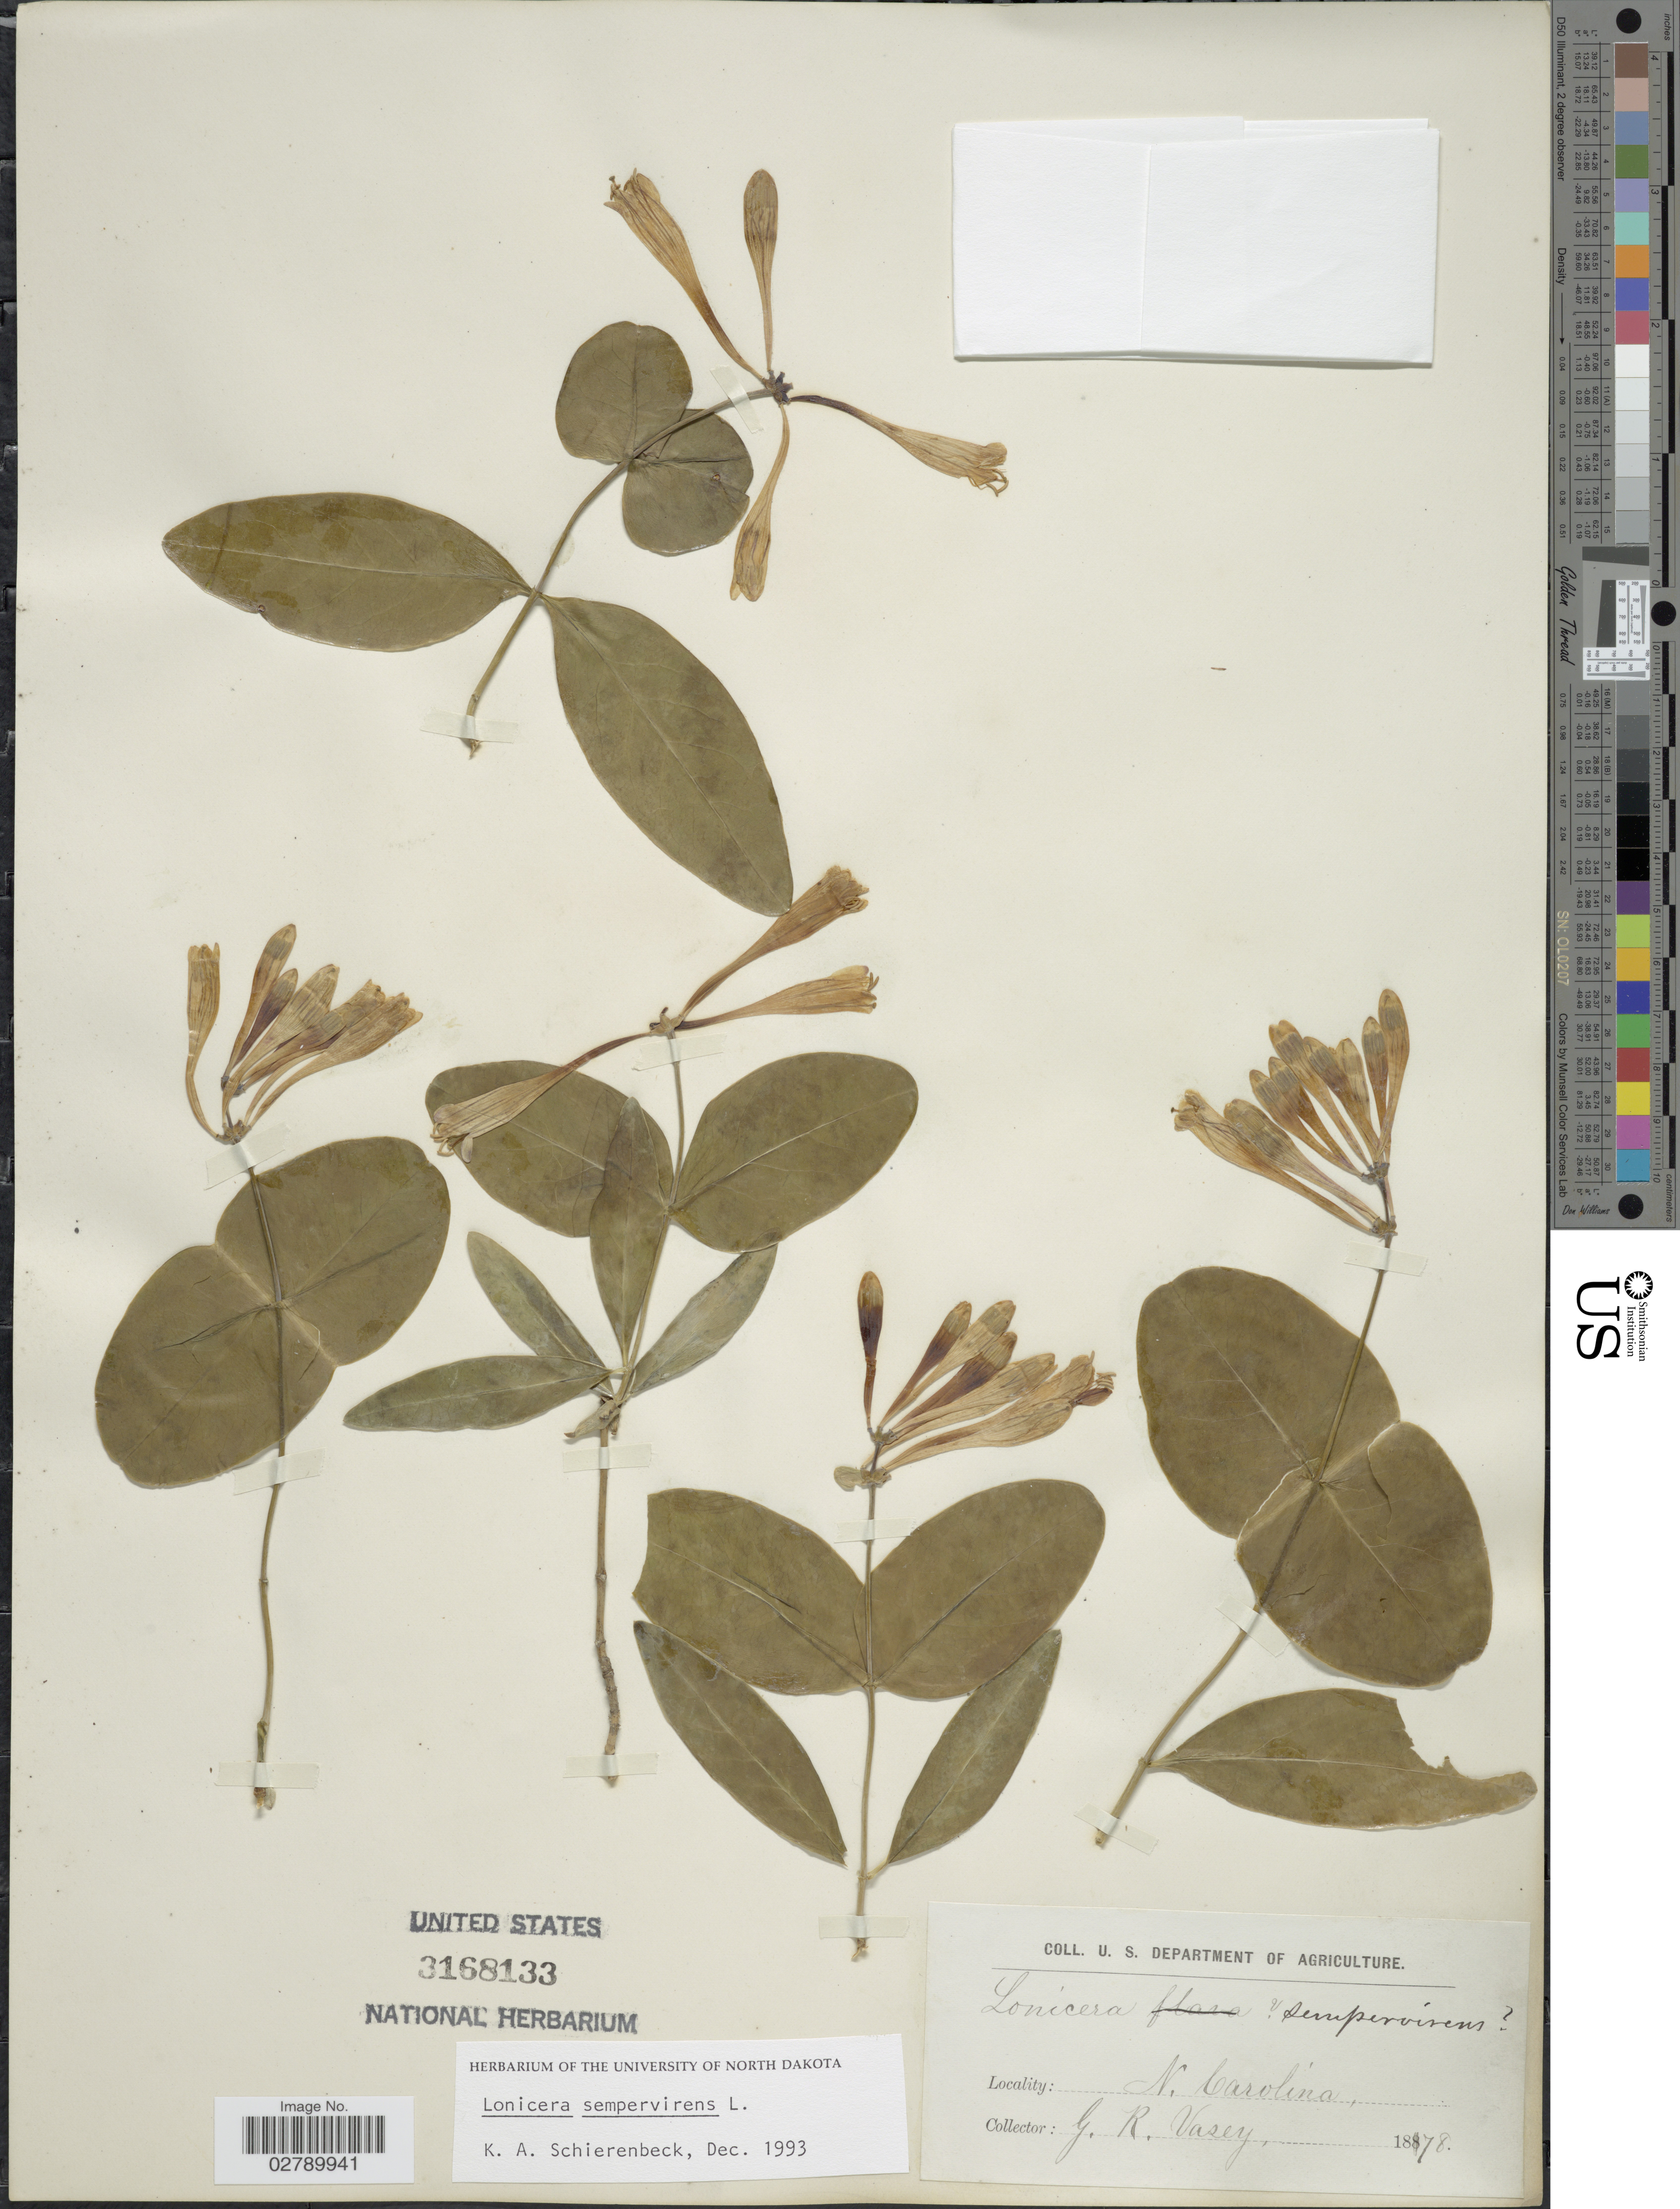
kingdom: Plantae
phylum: Tracheophyta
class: Magnoliopsida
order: Dipsacales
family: Caprifoliaceae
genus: Lonicera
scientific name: Lonicera sempervirens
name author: L.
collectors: G. R. Vasey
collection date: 1878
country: United States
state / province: North Carolina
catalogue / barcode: US 3168133